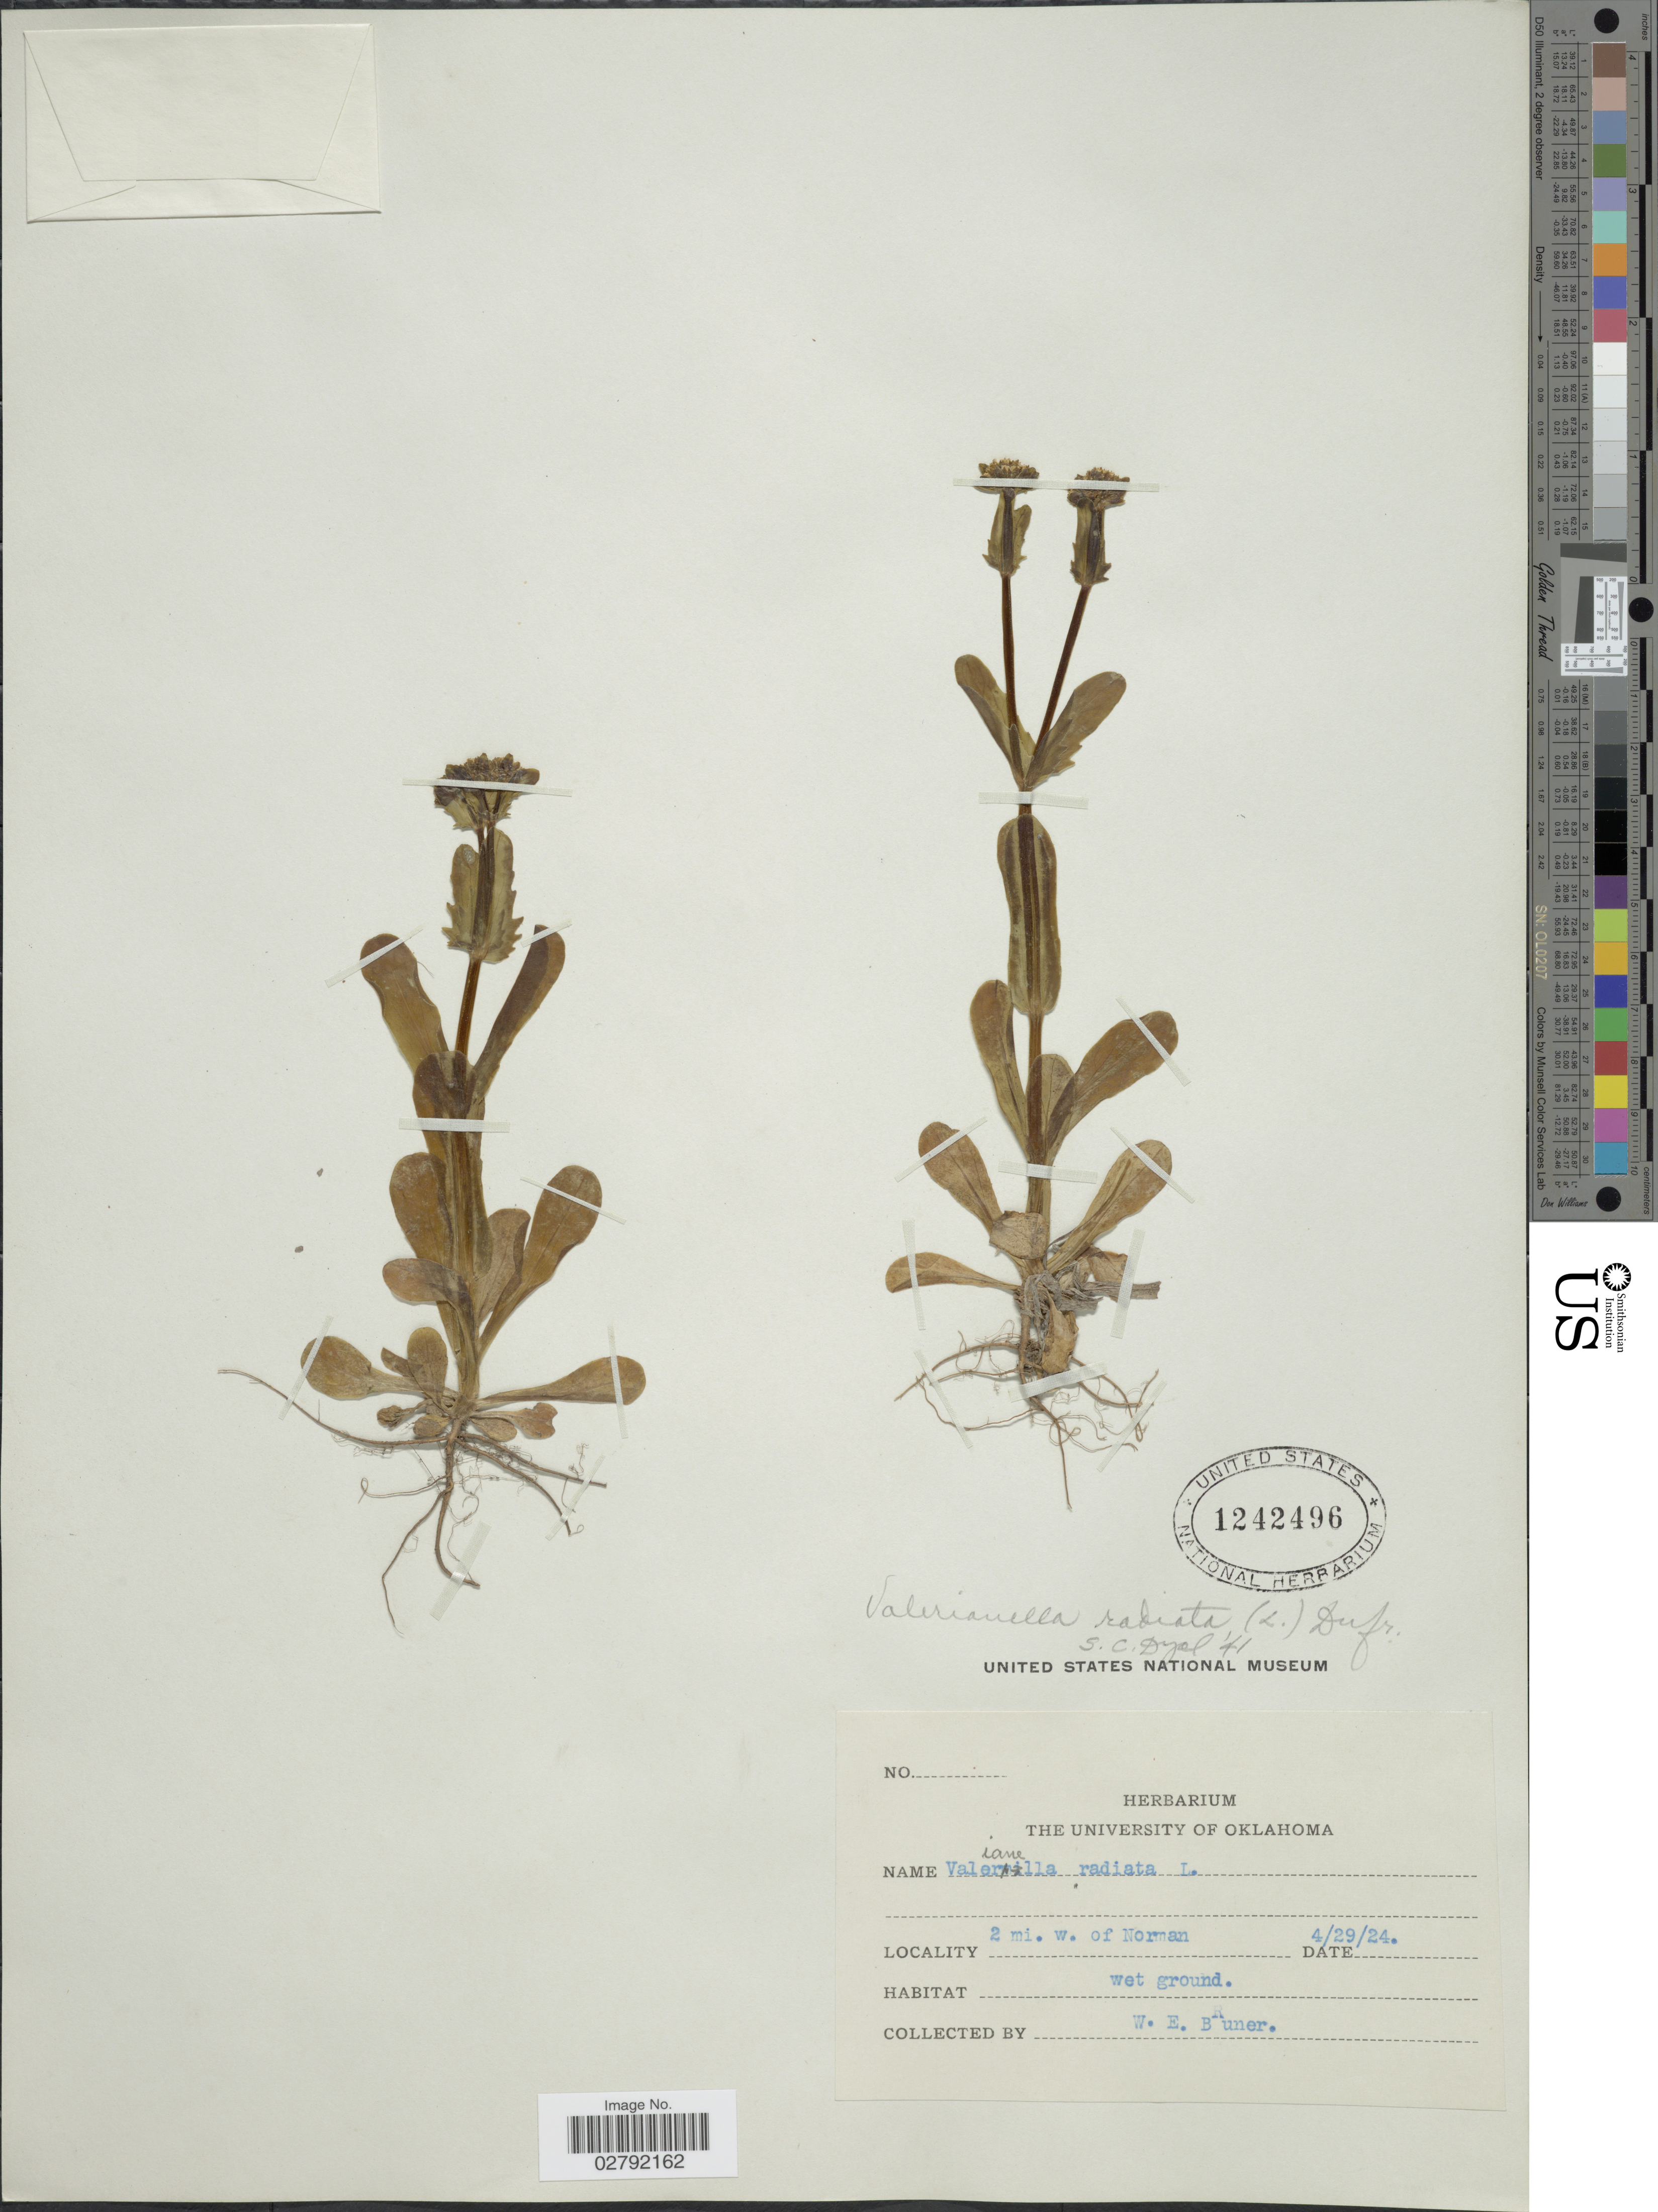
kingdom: Plantae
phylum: Tracheophyta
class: Magnoliopsida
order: Dipsacales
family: Caprifoliaceae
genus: Valerianella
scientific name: Valerianella radiata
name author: (L.) Dufr.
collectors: W. Bruner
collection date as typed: Transcribed d/m/y: 29/4/24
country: United States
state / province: Oklahoma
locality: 2 mi. w. of Norman.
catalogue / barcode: US 1242496